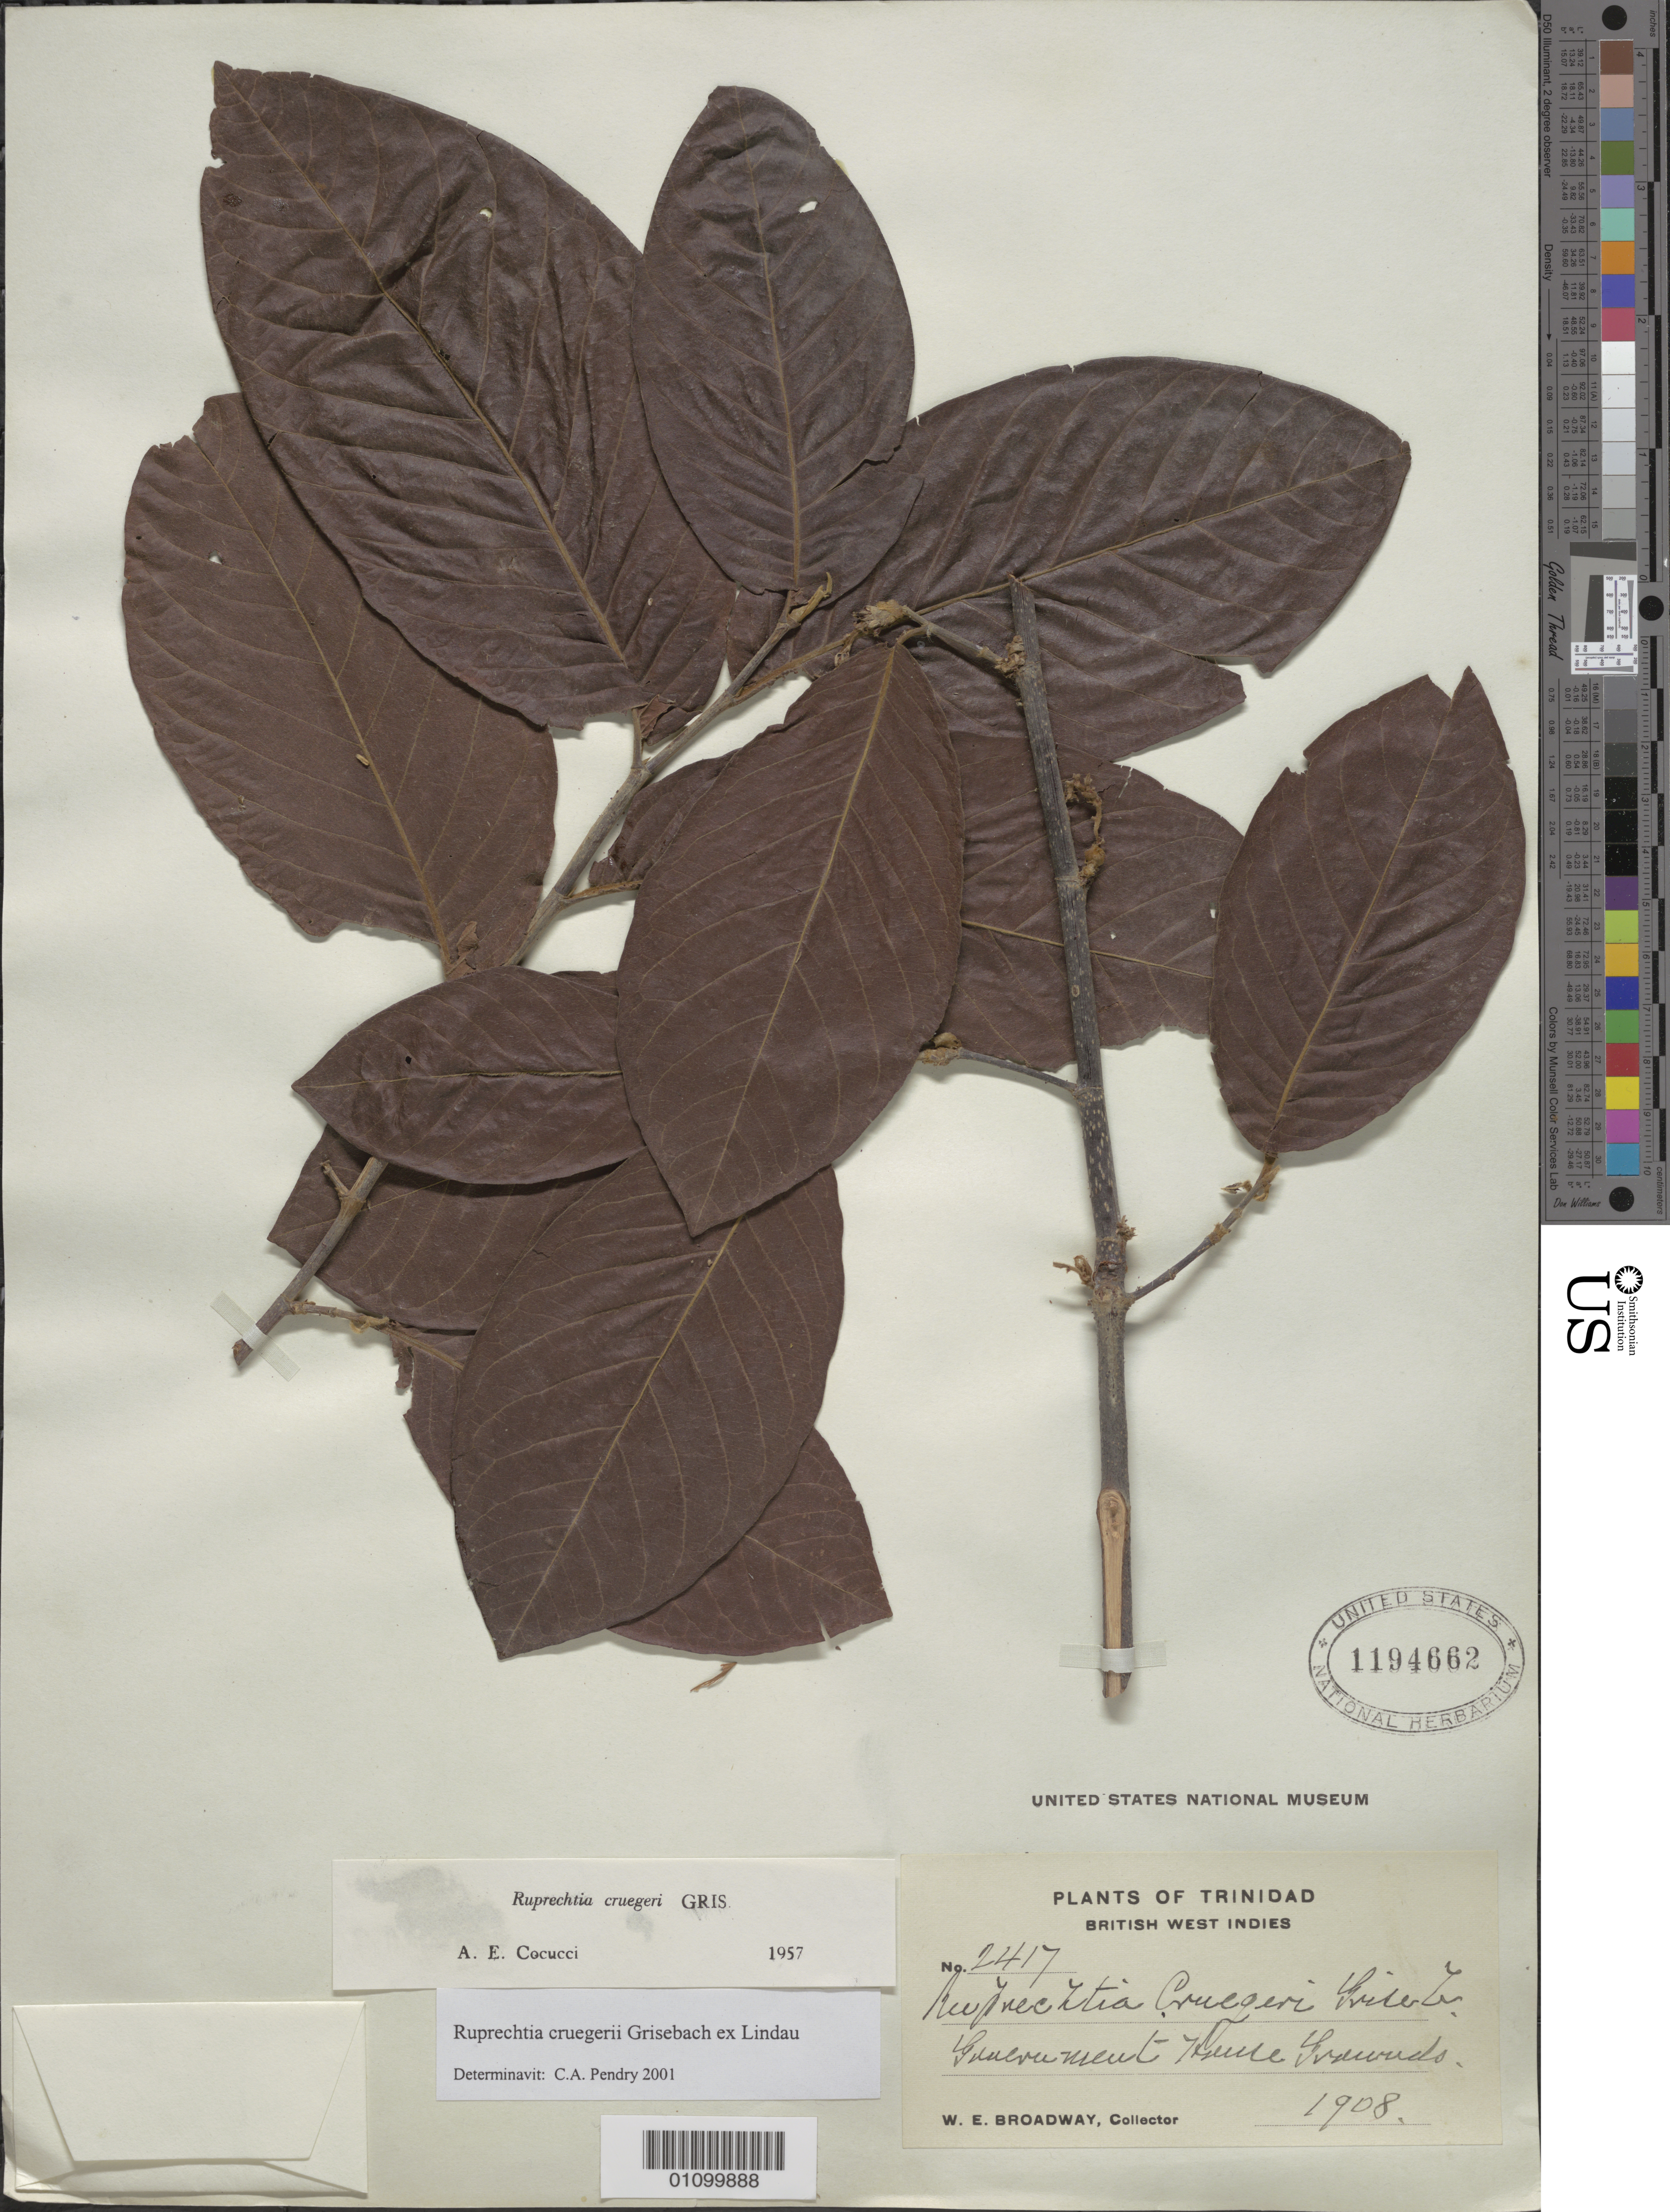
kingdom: Plantae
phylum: Tracheophyta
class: Magnoliopsida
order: Caryophyllales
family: Polygonaceae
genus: Ruprechtia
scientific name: Ruprechtia cruegeri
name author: Griseb. ex Lindau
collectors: W. E. Broadway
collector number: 2417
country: Trinidad and Tobago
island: Trinidad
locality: Government house grounds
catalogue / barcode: US 1194662